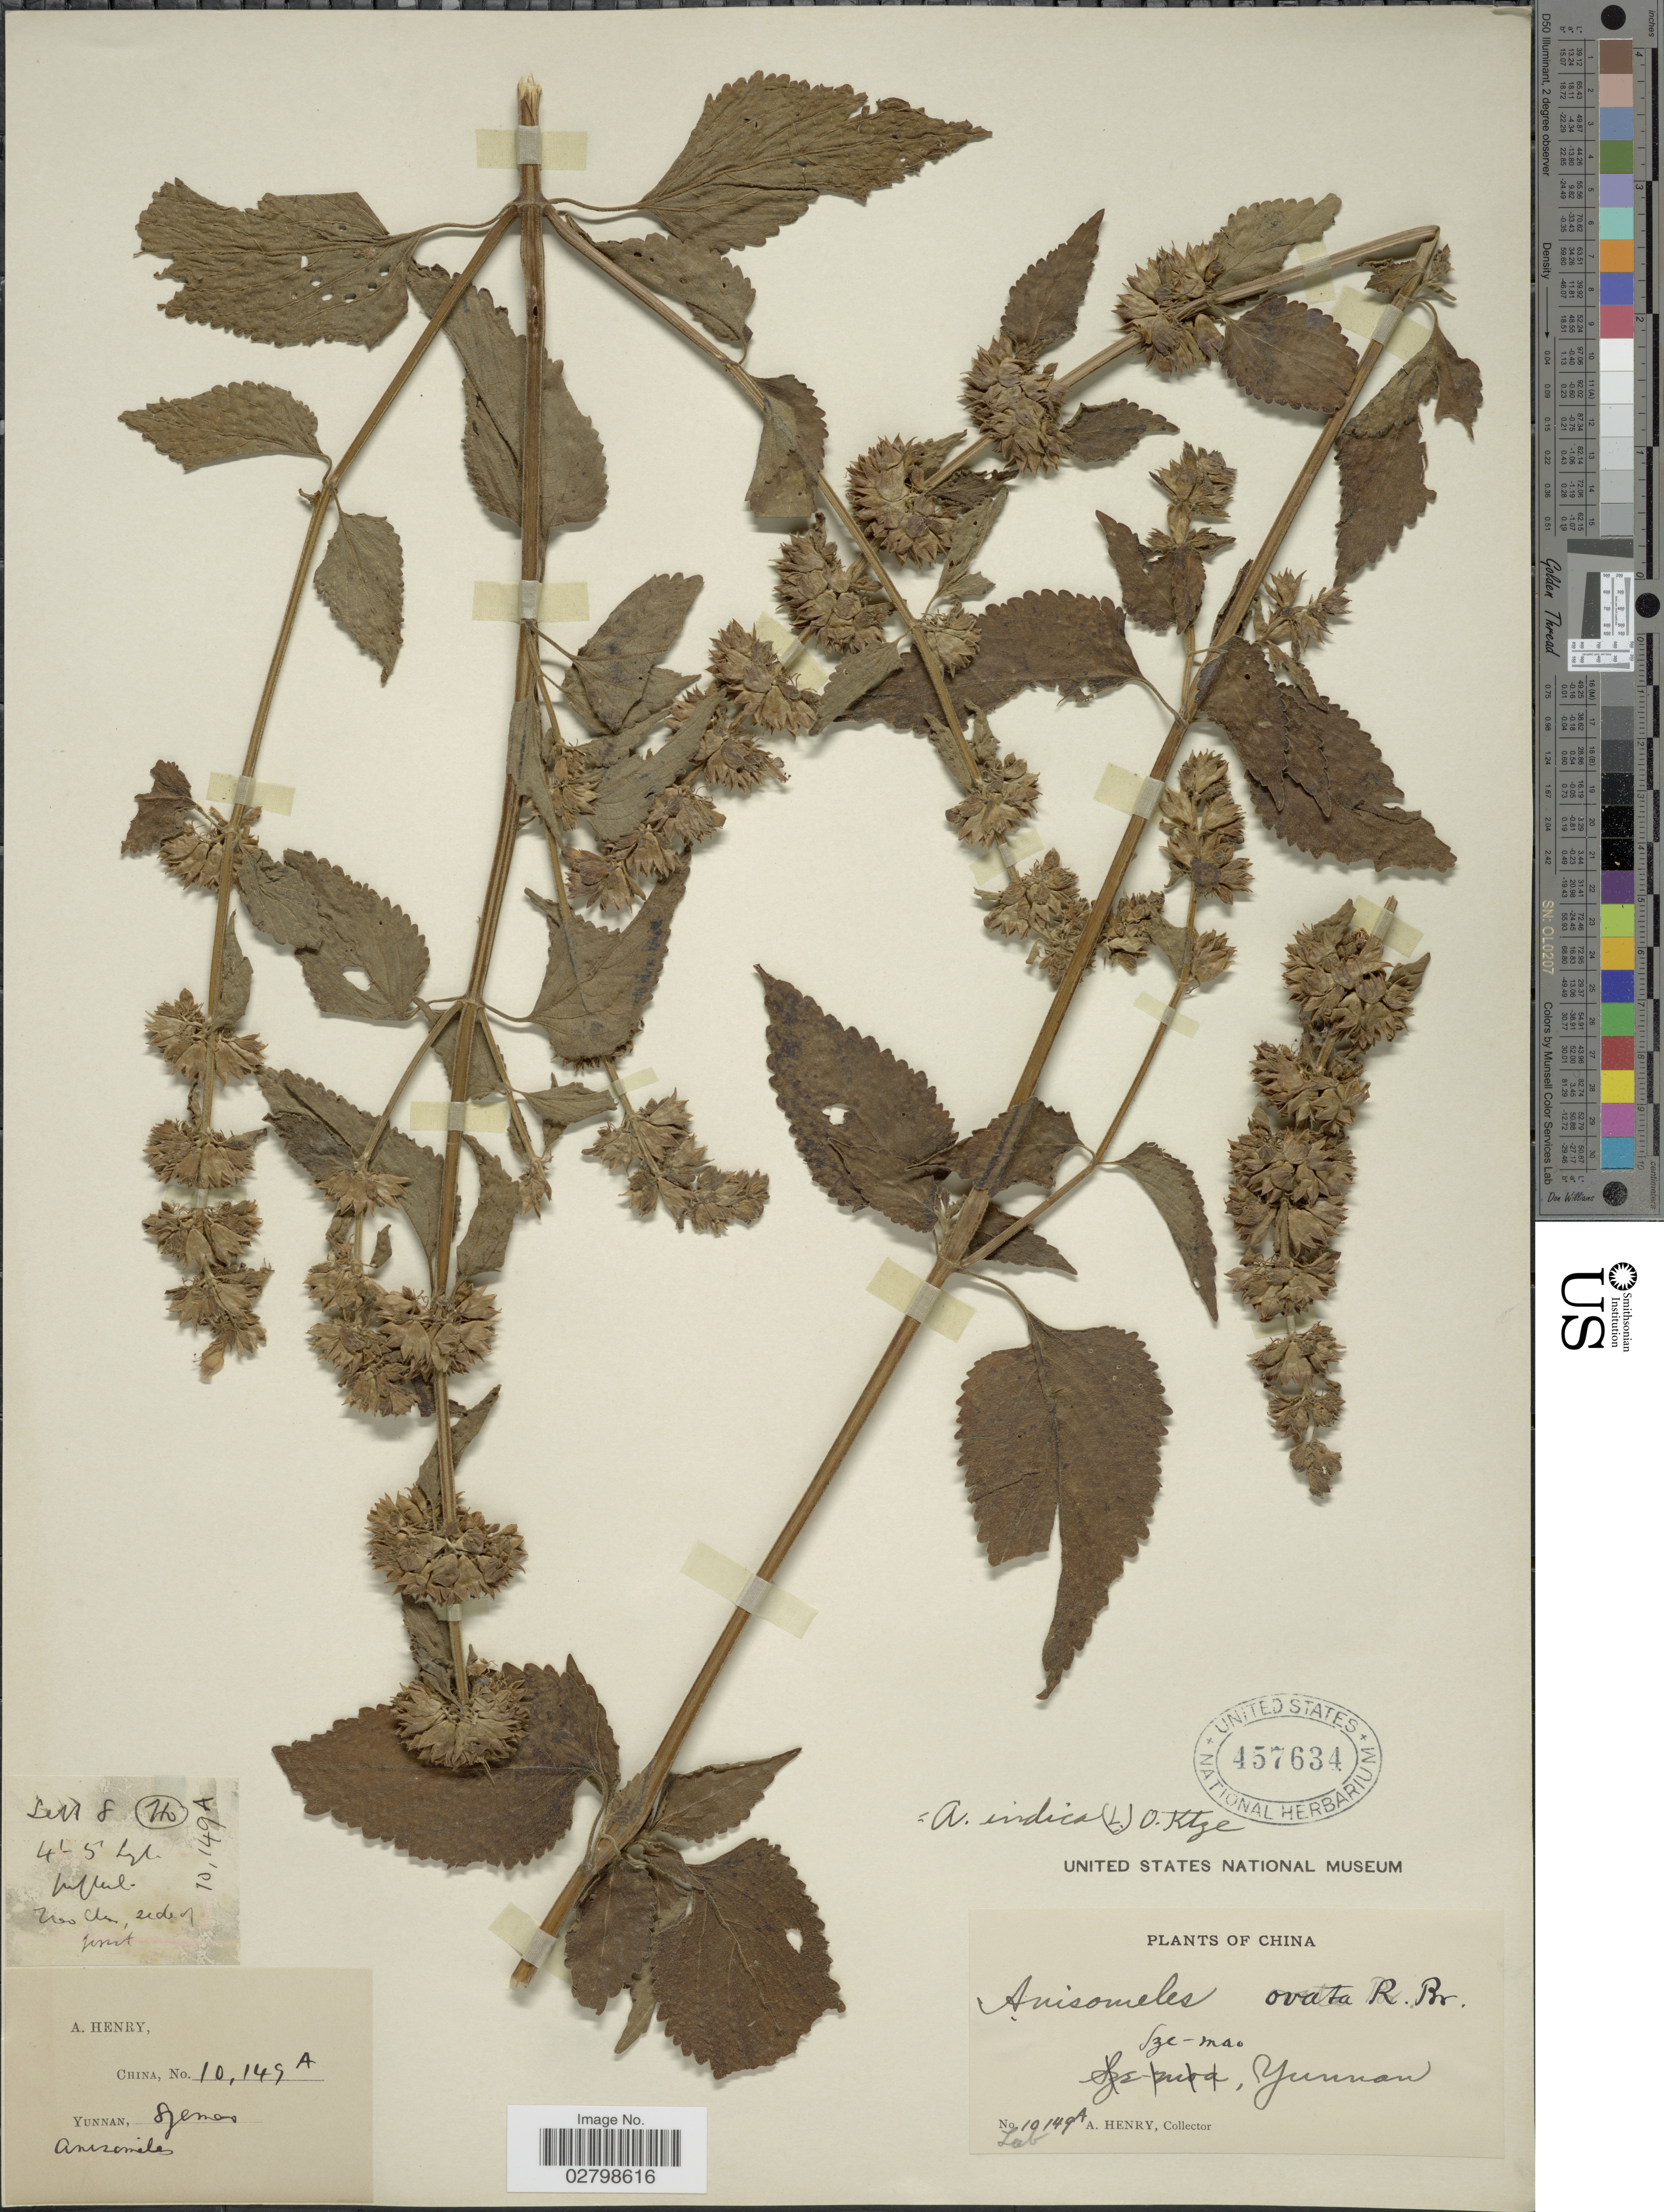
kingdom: Plantae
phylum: Tracheophyta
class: Magnoliopsida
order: Lamiales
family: Lamiaceae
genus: Anisomeles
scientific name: Anisomeles indica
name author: (L.) Kuntze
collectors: A. Henry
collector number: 10149 A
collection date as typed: Transcribed d/m/y: /9/8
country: China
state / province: Yunnan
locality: Szemoa.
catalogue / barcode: US 457634